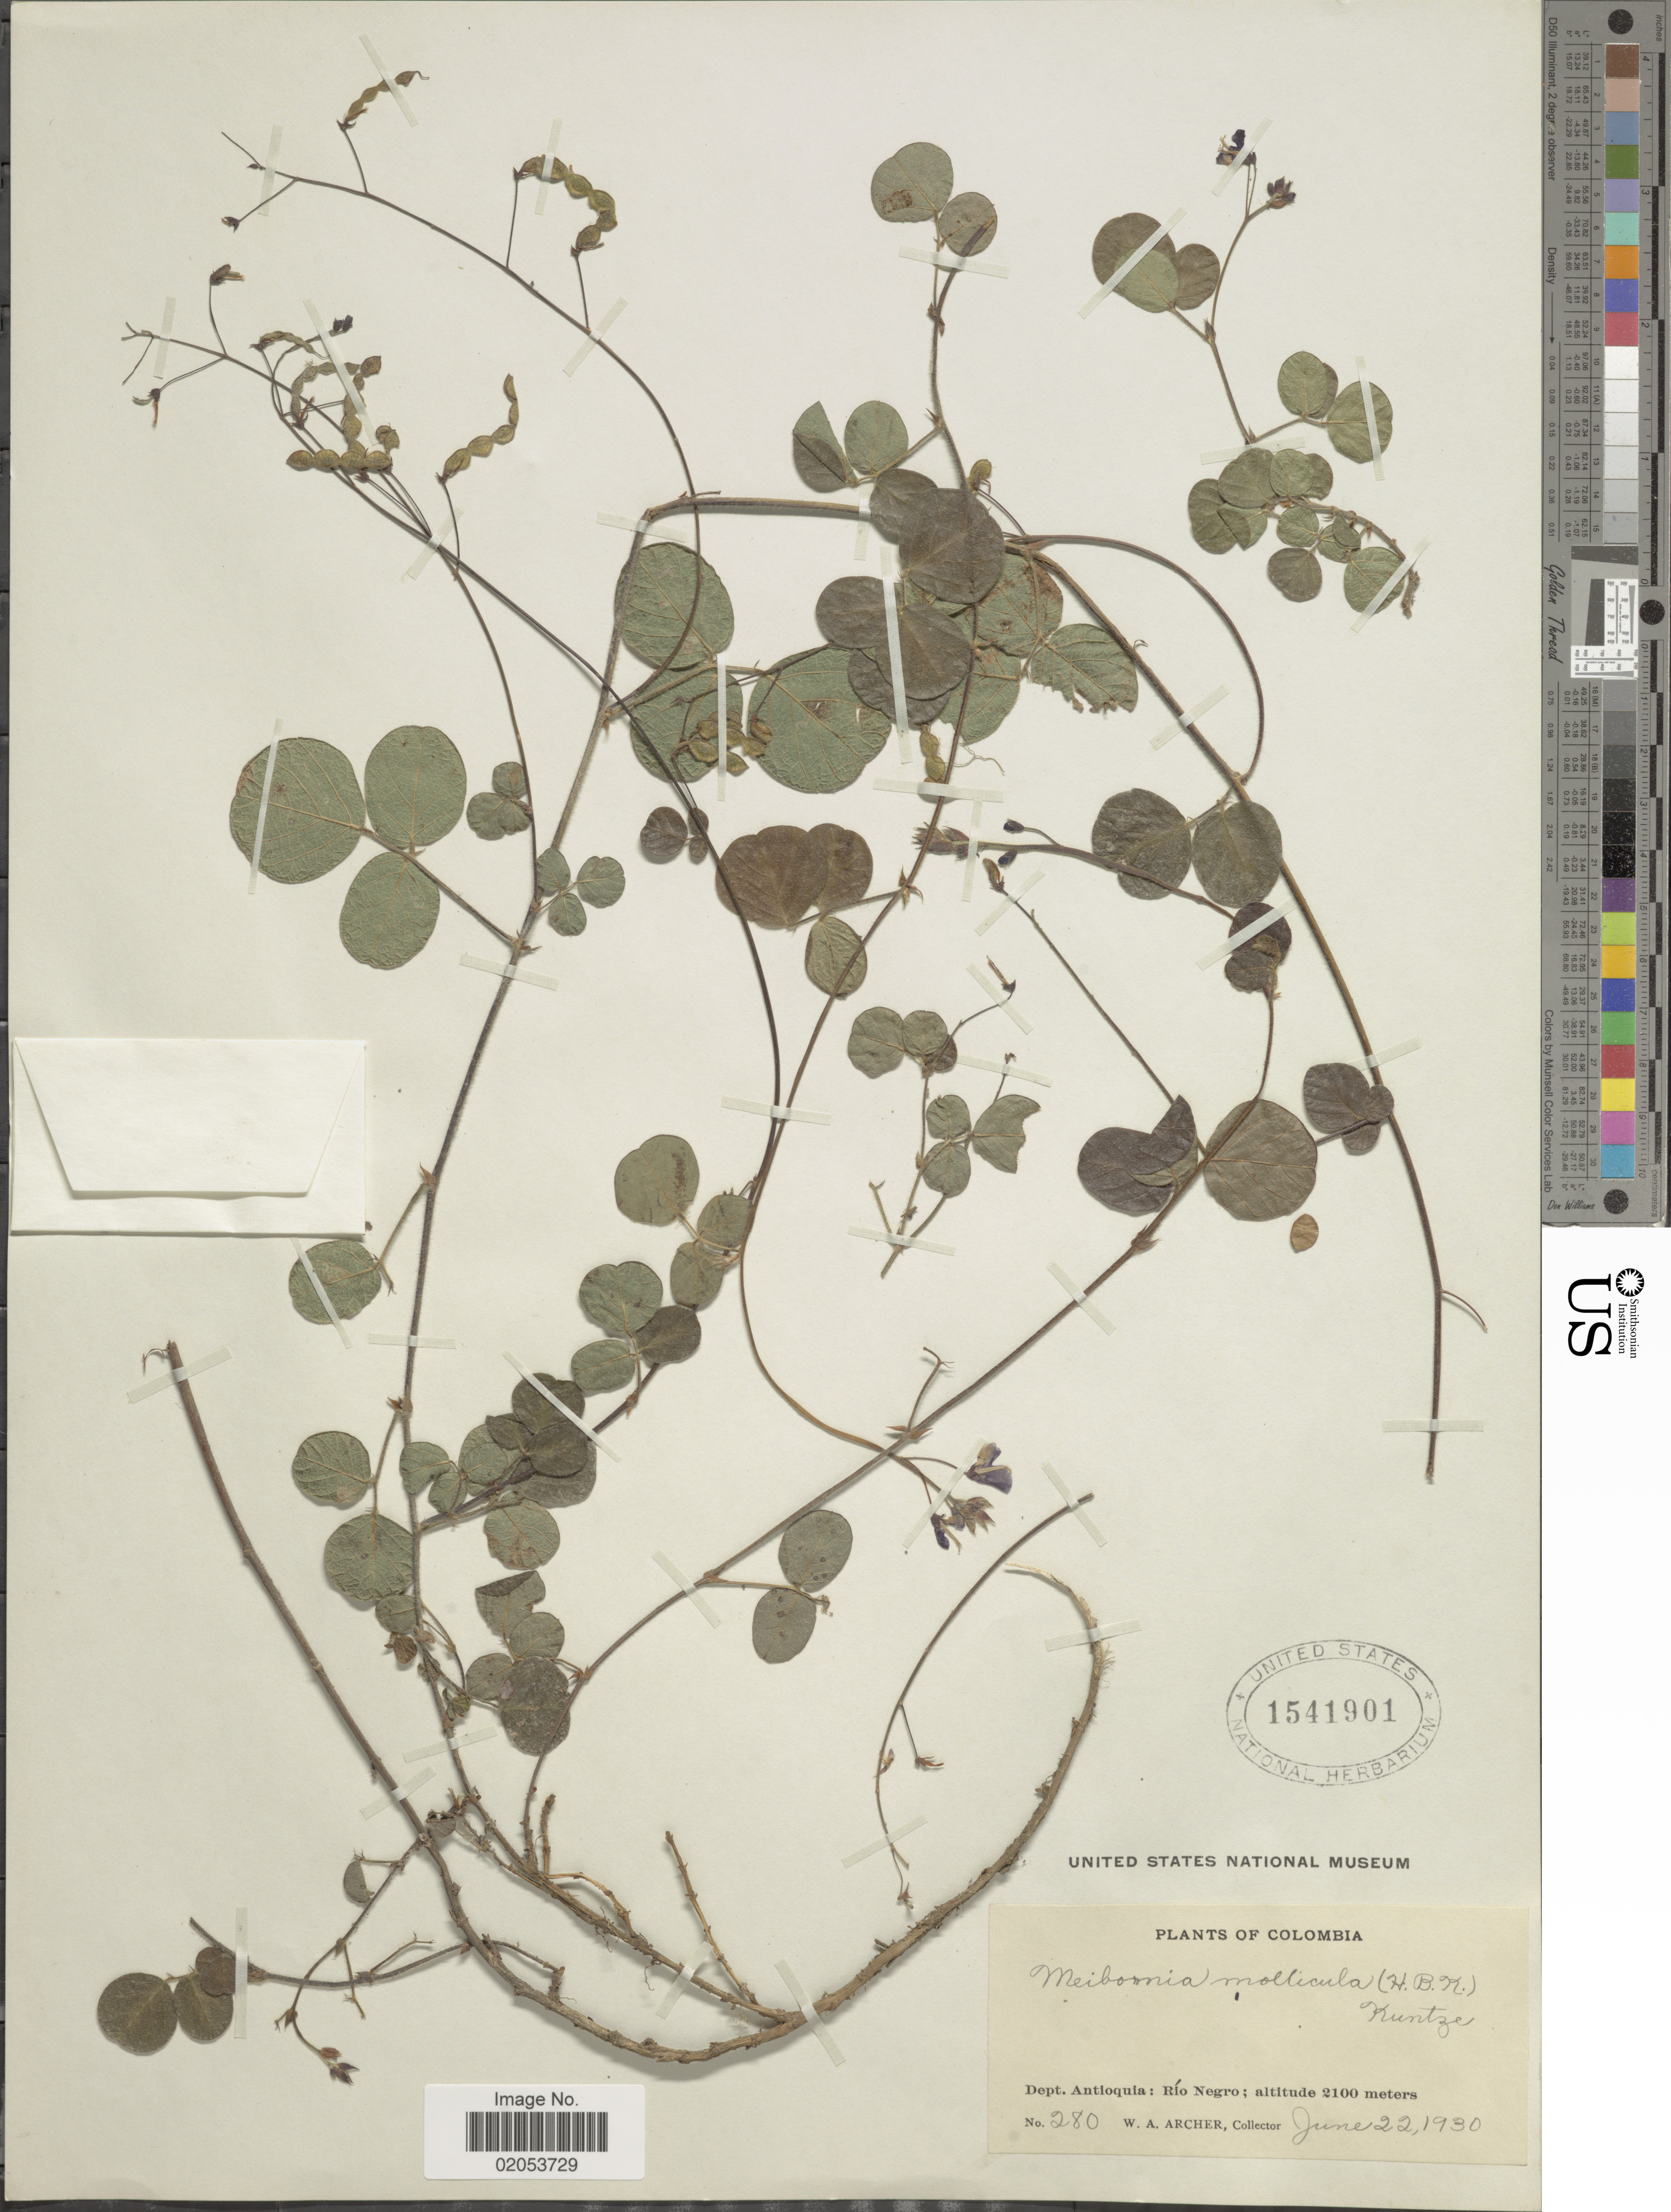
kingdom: Plantae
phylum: Tracheophyta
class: Magnoliopsida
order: Fabales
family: Fabaceae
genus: Desmodium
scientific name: Desmodium molliculum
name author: (Kunth) DC.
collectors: W. A. Archer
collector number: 280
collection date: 1930-06-22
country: Colombia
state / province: Antioquia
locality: Rio Negro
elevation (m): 2100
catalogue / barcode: US 1541901